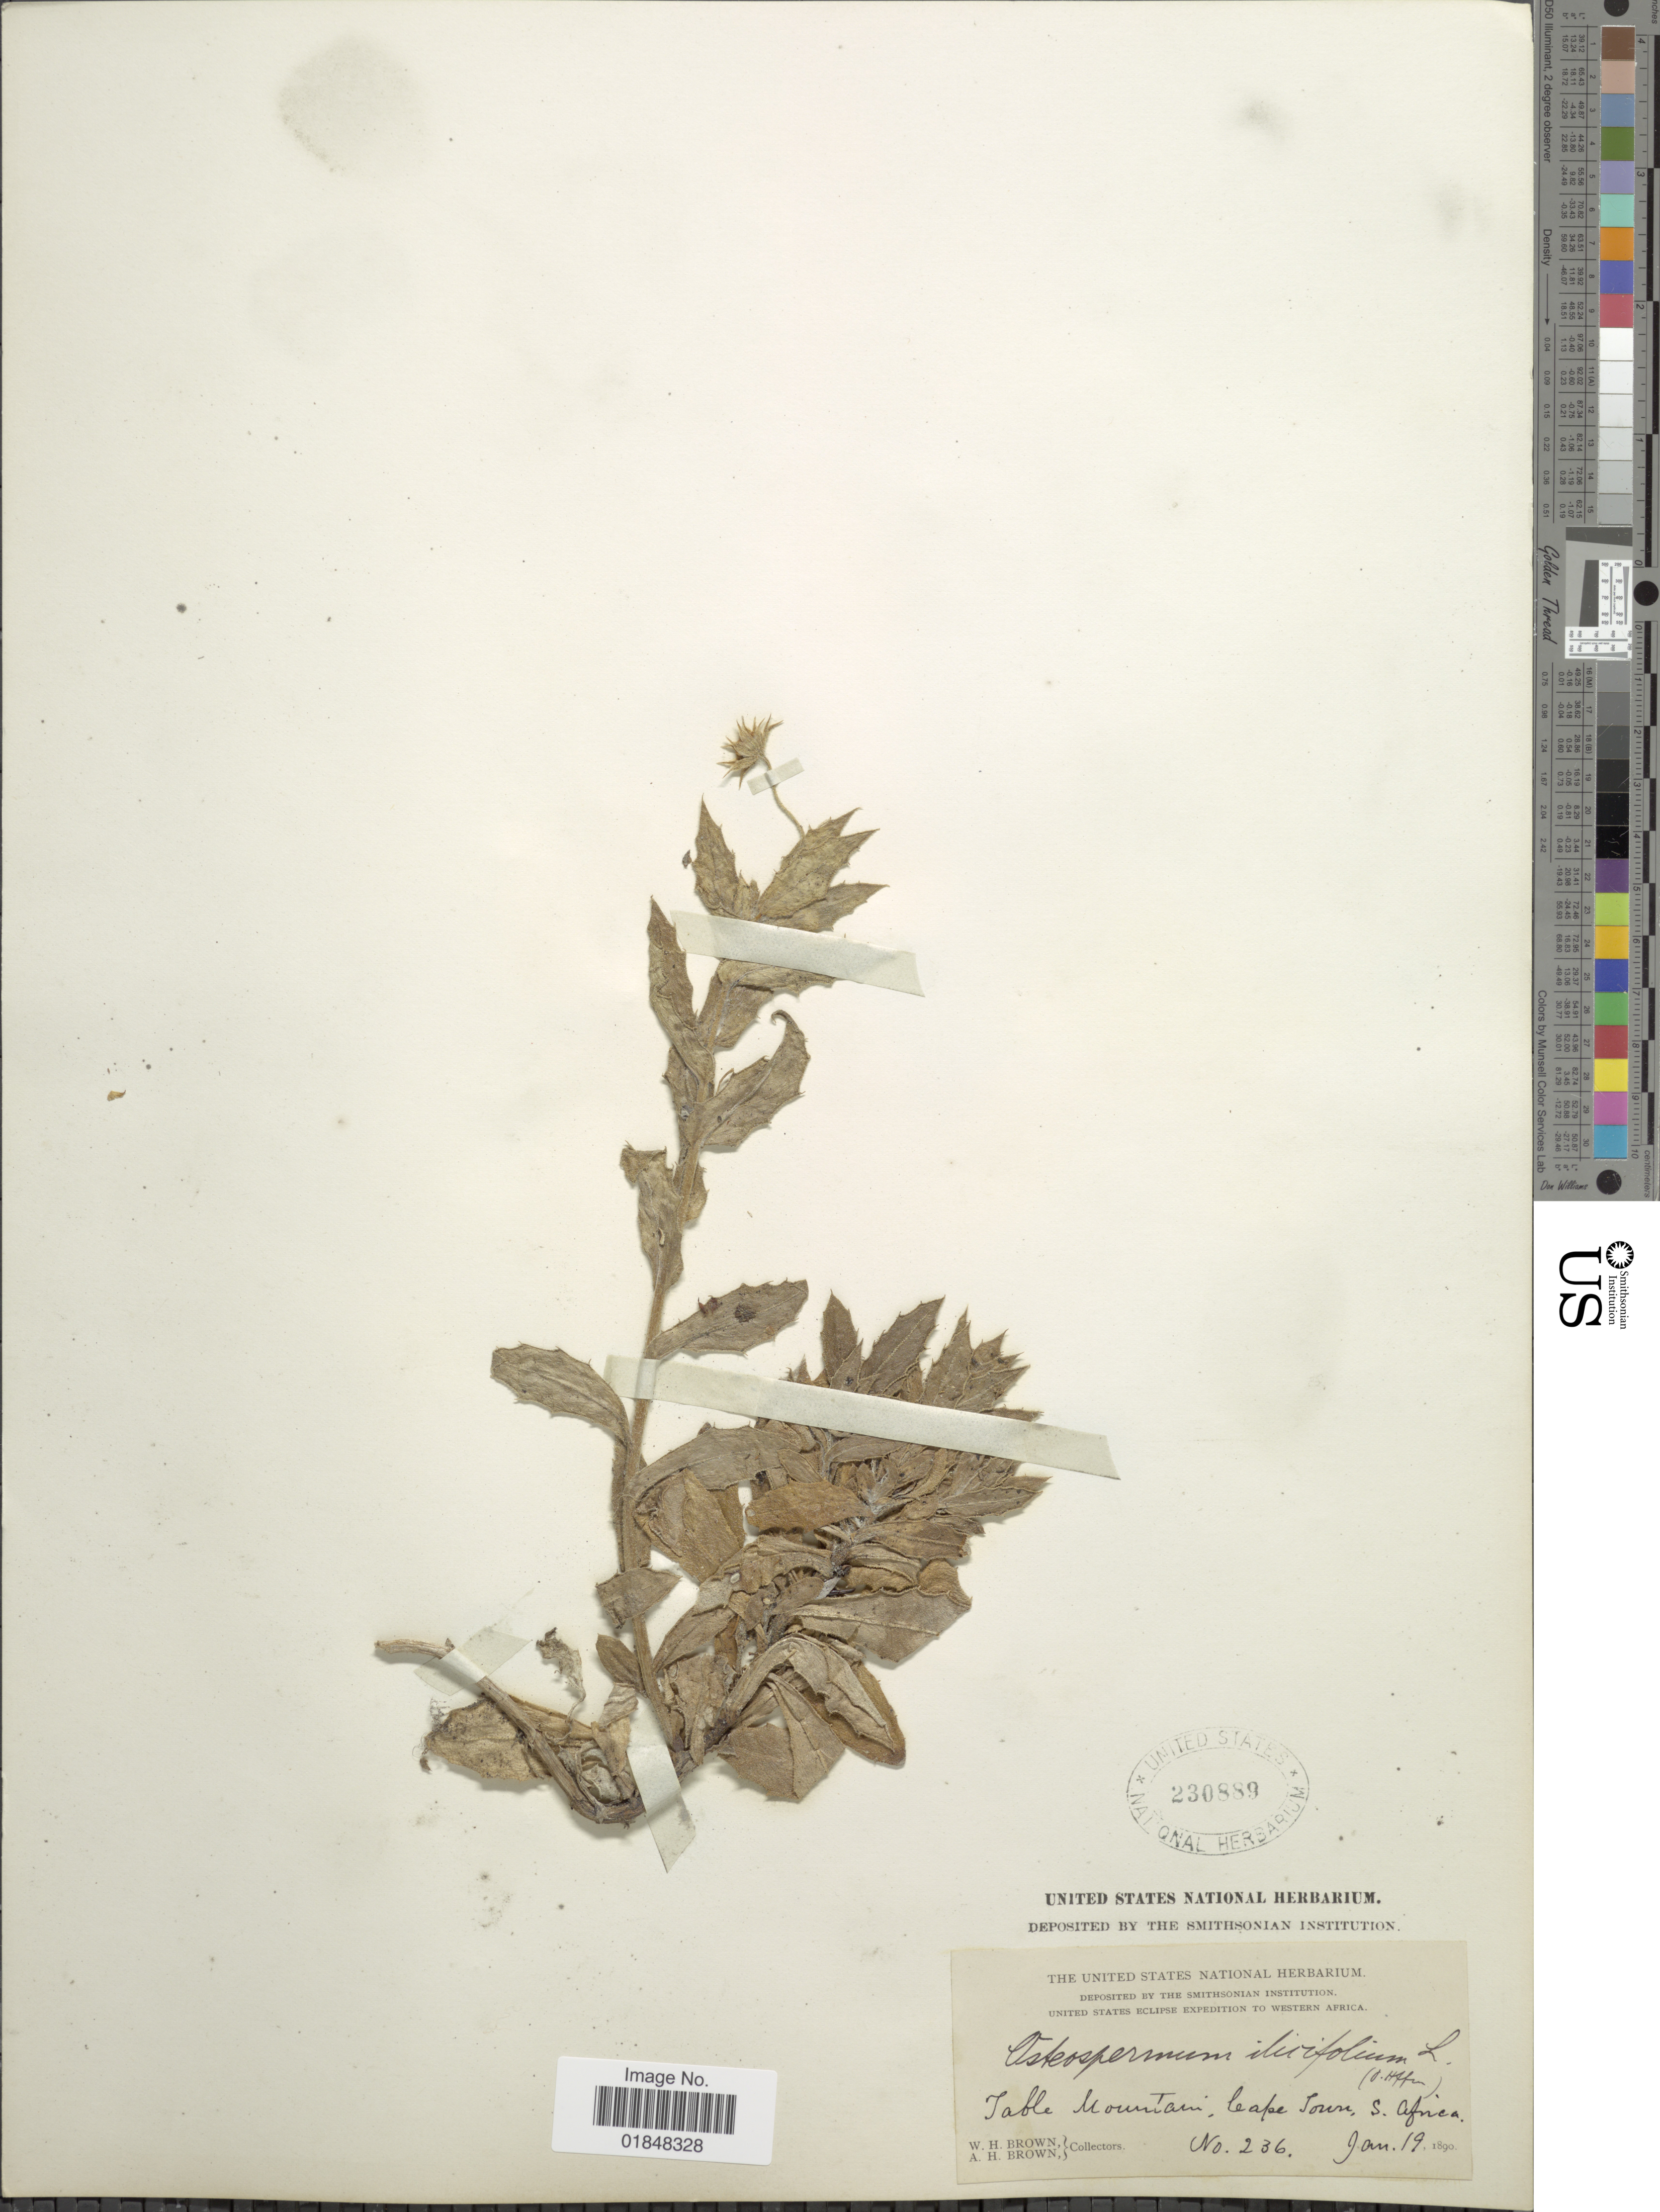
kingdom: Plantae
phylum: Tracheophyta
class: Magnoliopsida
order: Asterales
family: Asteraceae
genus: Nephrotheca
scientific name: Nephrotheca ilicifolia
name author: (L.) B. Nord. & Källersjö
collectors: W. H. Brown & A. H. Brown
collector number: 236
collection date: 1890-01-19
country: South Africa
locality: Table Mountain, Cape Town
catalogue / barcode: US 230889